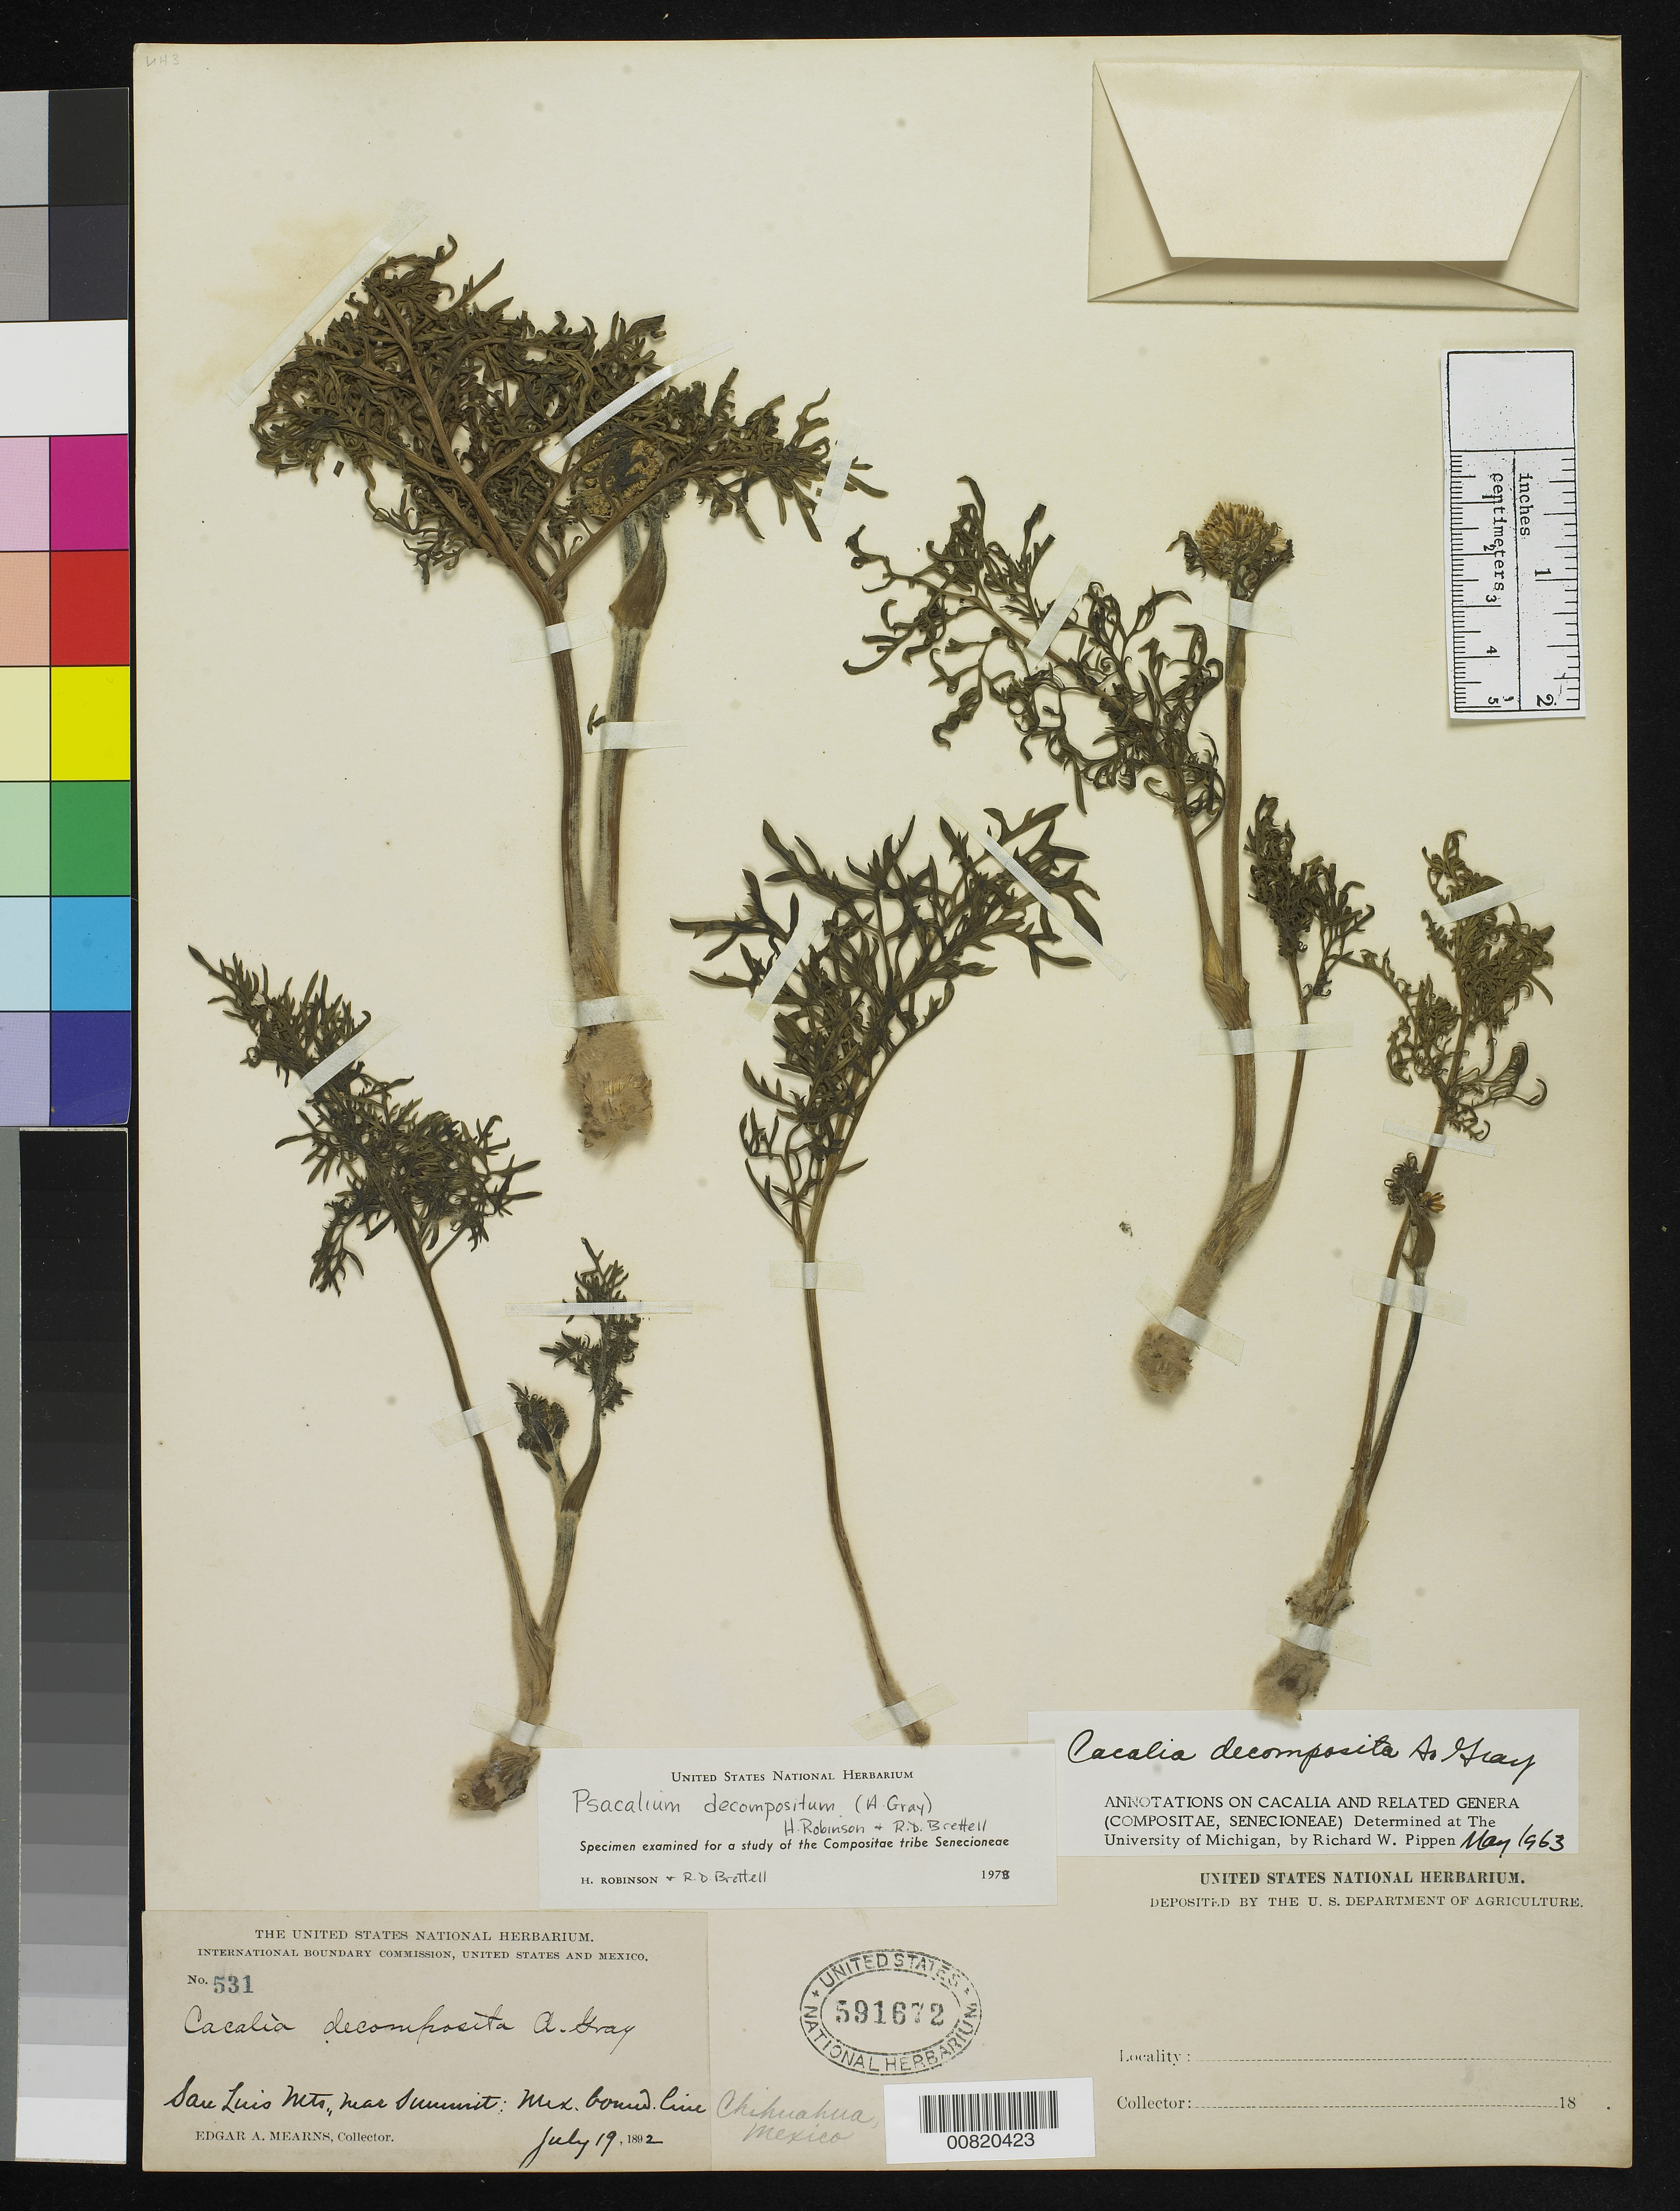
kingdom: Plantae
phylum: Tracheophyta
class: Magnoliopsida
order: Asterales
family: Asteraceae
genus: Psacalium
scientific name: Psacalium decompositum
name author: (A. Gray) H. Rob. & Brettell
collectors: E. A. Mearns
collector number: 531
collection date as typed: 19 Jul 1892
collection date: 1892-07-19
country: Mexico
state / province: Chihuahua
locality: San Luis Mts.(near summit) on the Mexican Boundary Line.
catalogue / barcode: US 591672